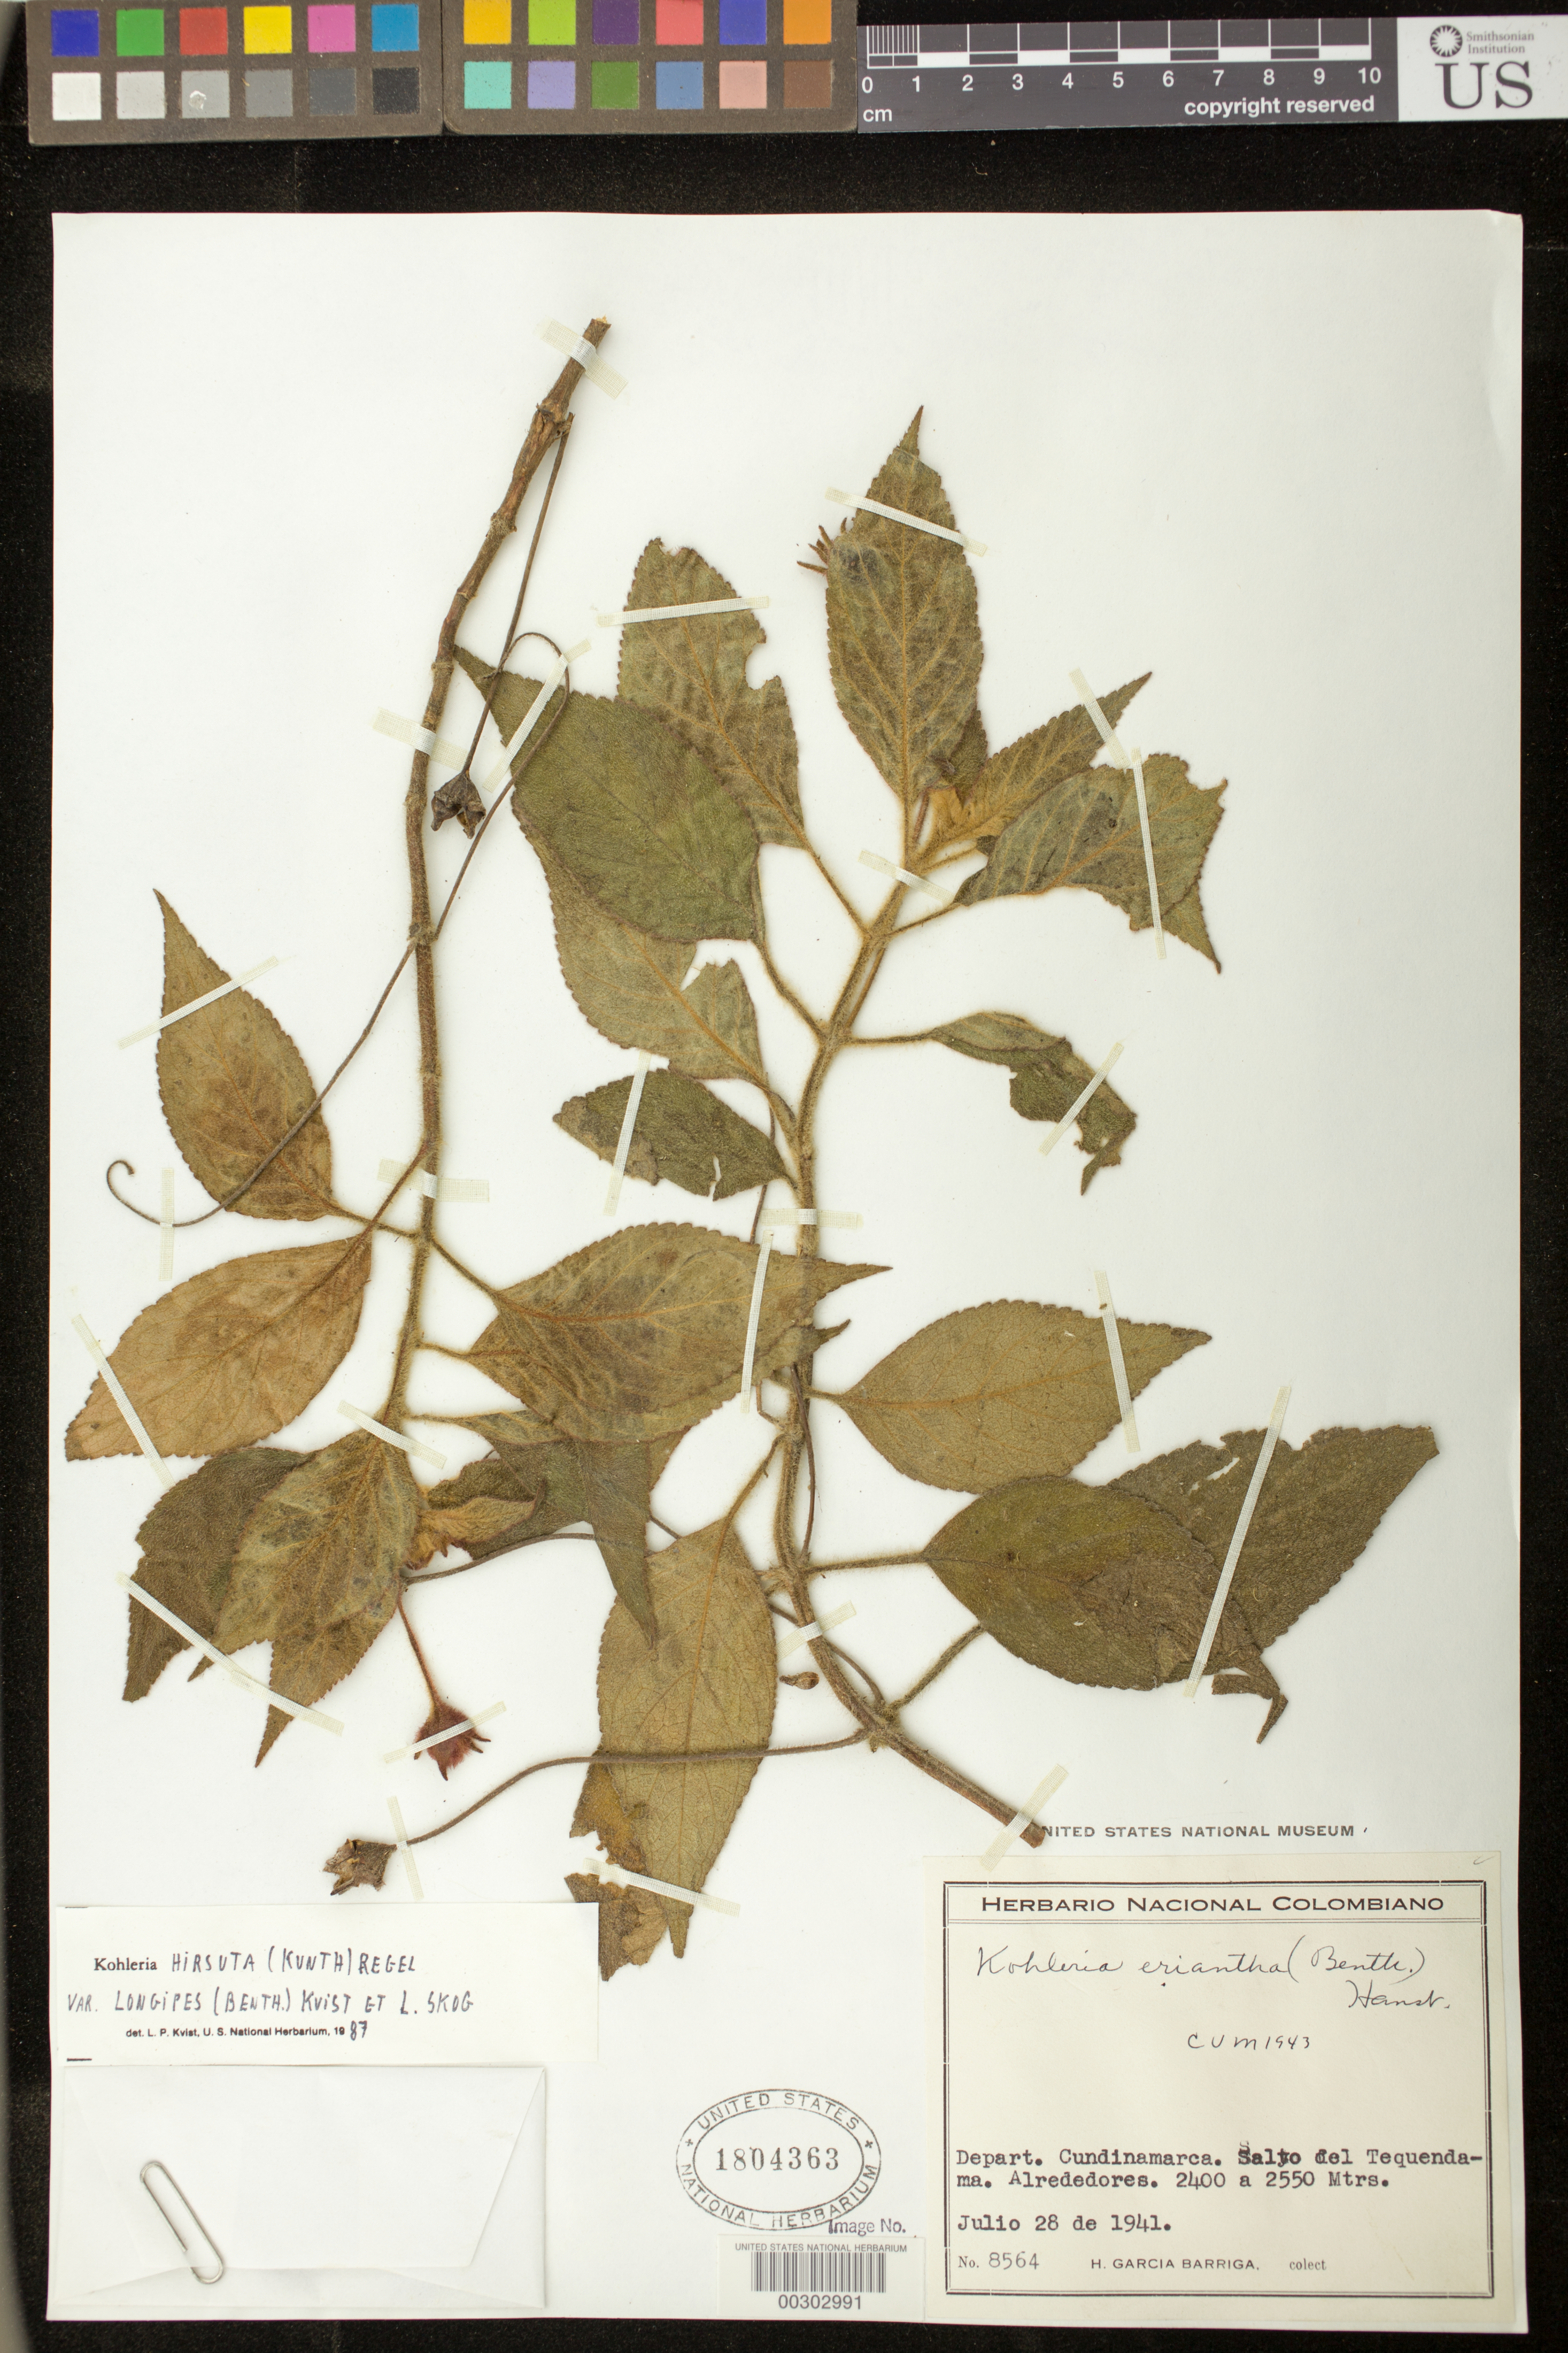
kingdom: Plantae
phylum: Tracheophyta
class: Magnoliopsida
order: Lamiales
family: Gesneriaceae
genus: Kohleria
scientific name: Kohleria hirsuta var. longipes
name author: (Benth.) L.P. Kvist & L.E. Skog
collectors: H. García Barriga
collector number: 8564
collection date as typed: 28 Jul 1941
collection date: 1941-07-28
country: Colombia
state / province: Cundinamarca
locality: Salto del Tequendama, environs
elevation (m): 2400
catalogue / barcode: US 1804363